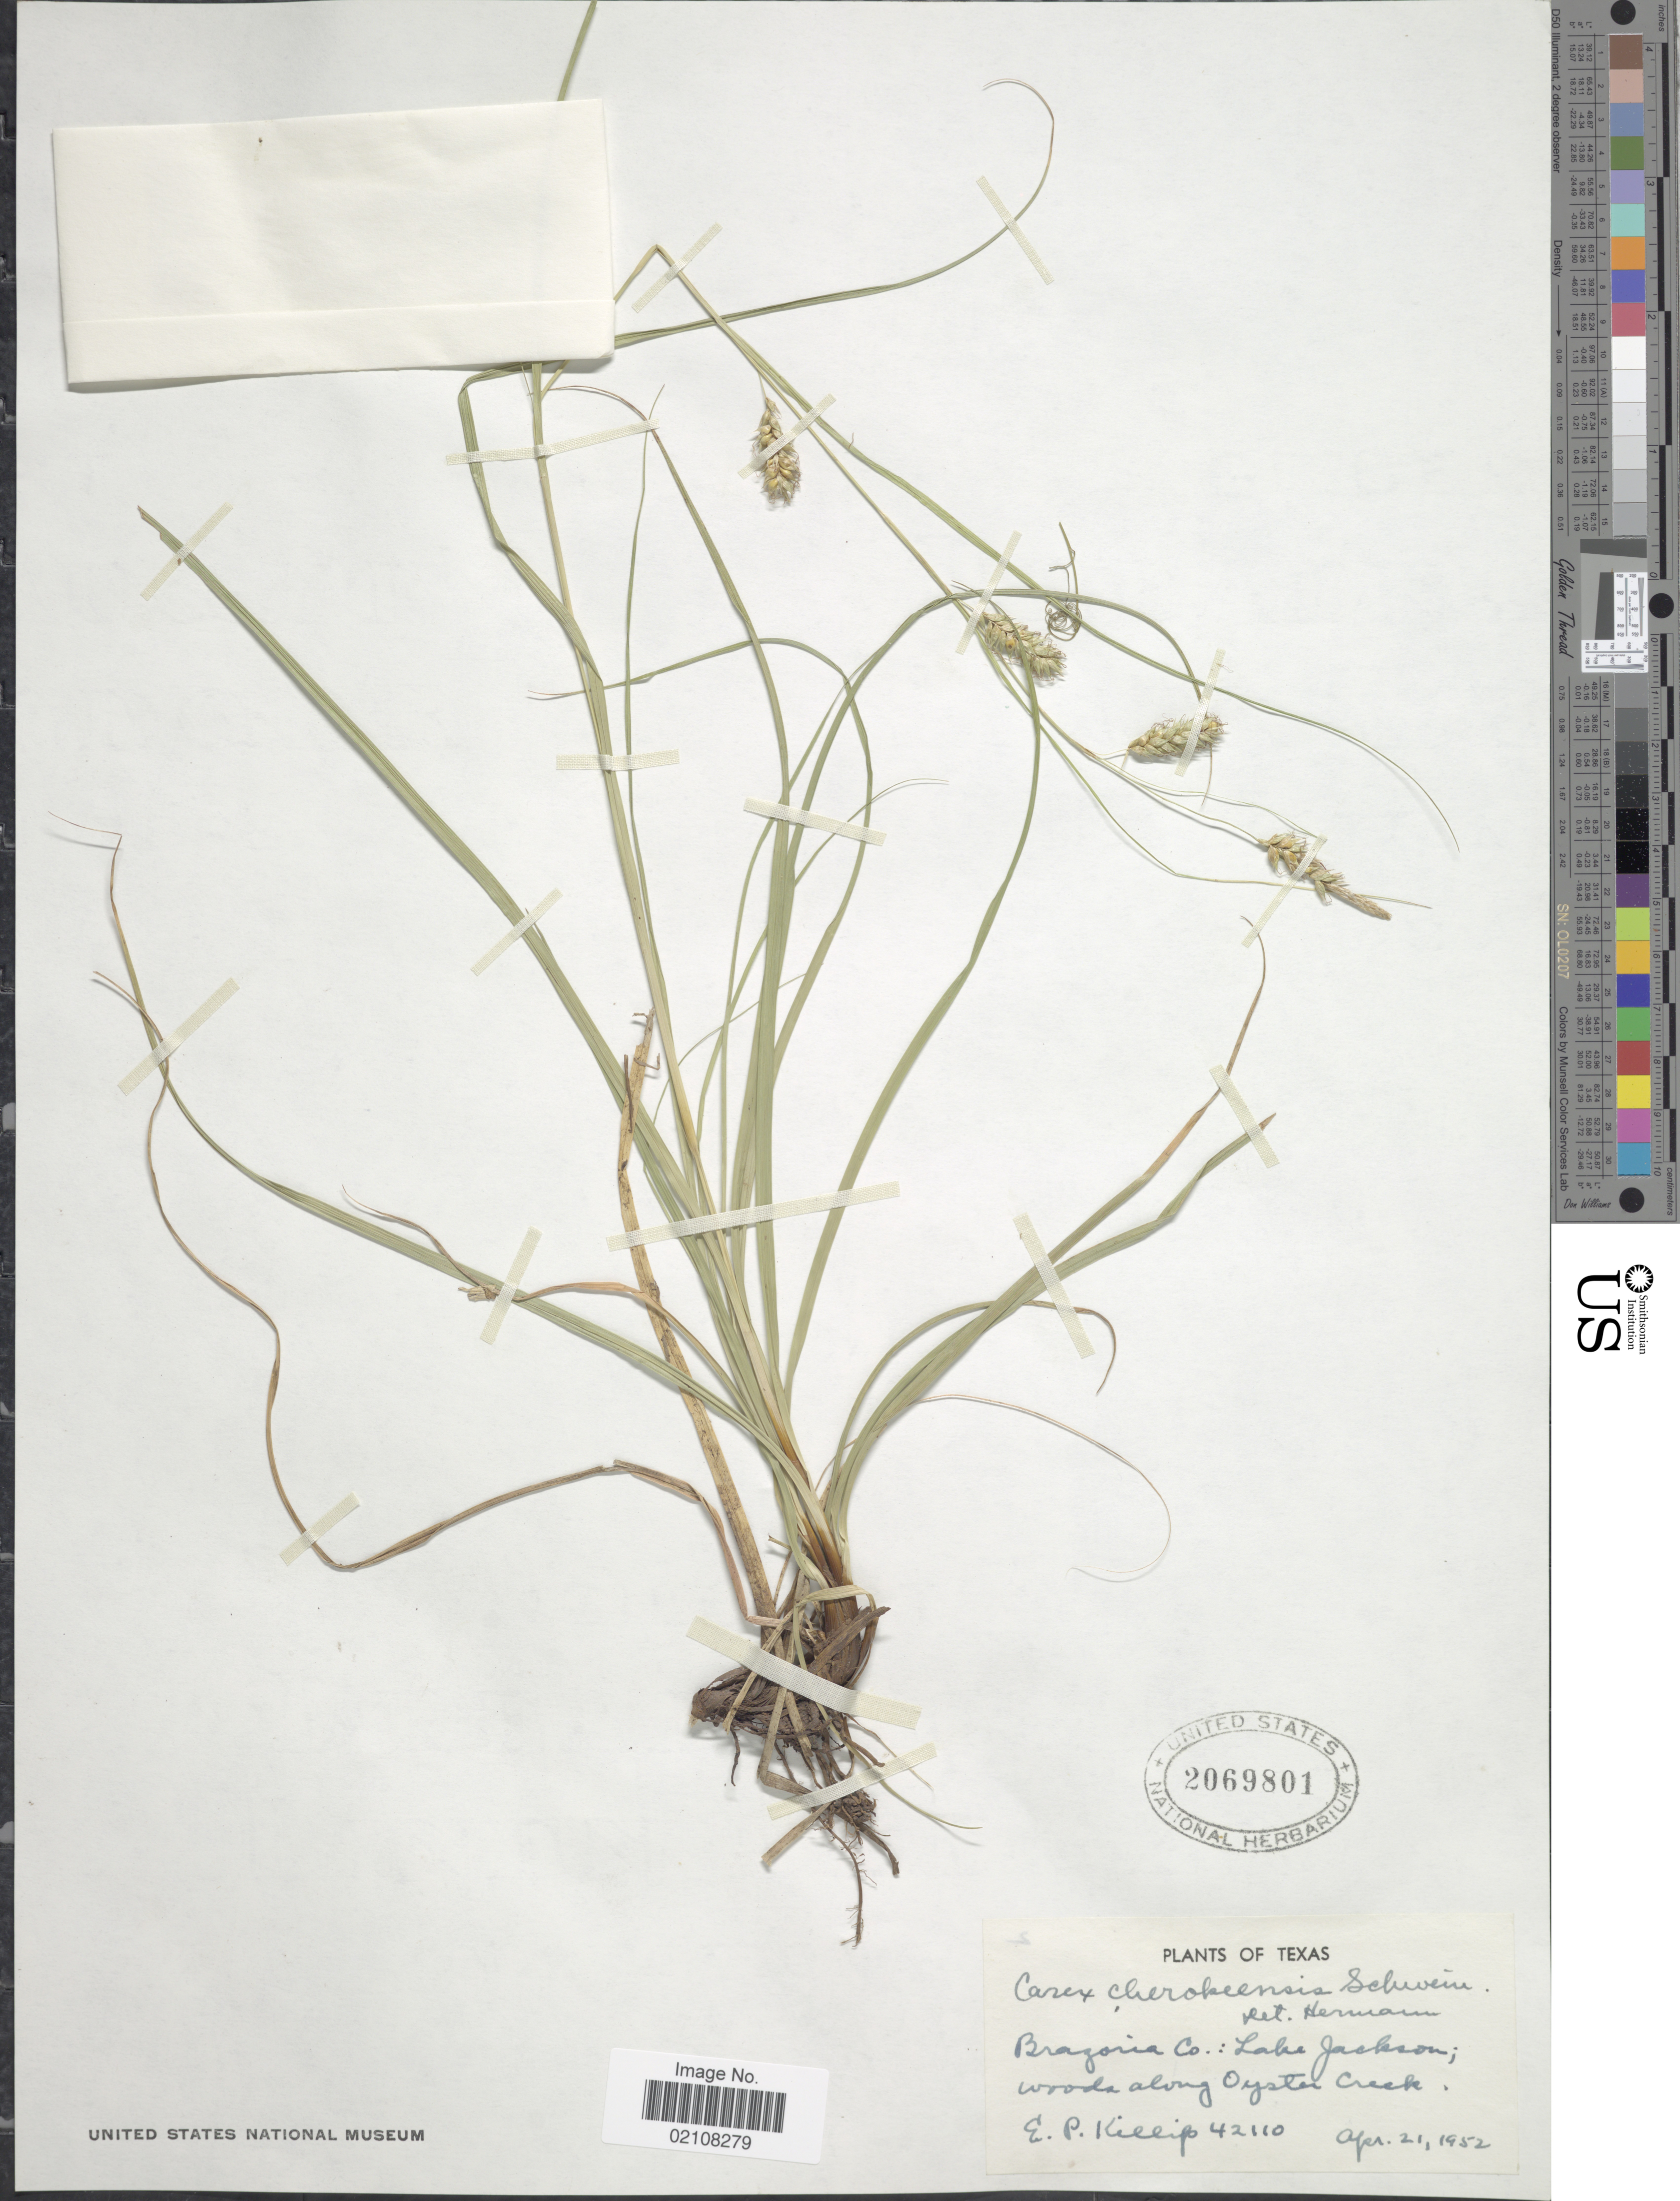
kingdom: Plantae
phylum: Tracheophyta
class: Liliopsida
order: Poales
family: Cyperaceae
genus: Carex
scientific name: Carex cherokeensis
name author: Schwein.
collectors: E. P. Killip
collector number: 42110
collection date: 1952-04-21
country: United States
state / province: Texas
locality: Brazoria Co.: Lake Jackson, woods along Oyster Creek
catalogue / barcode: US 2069801